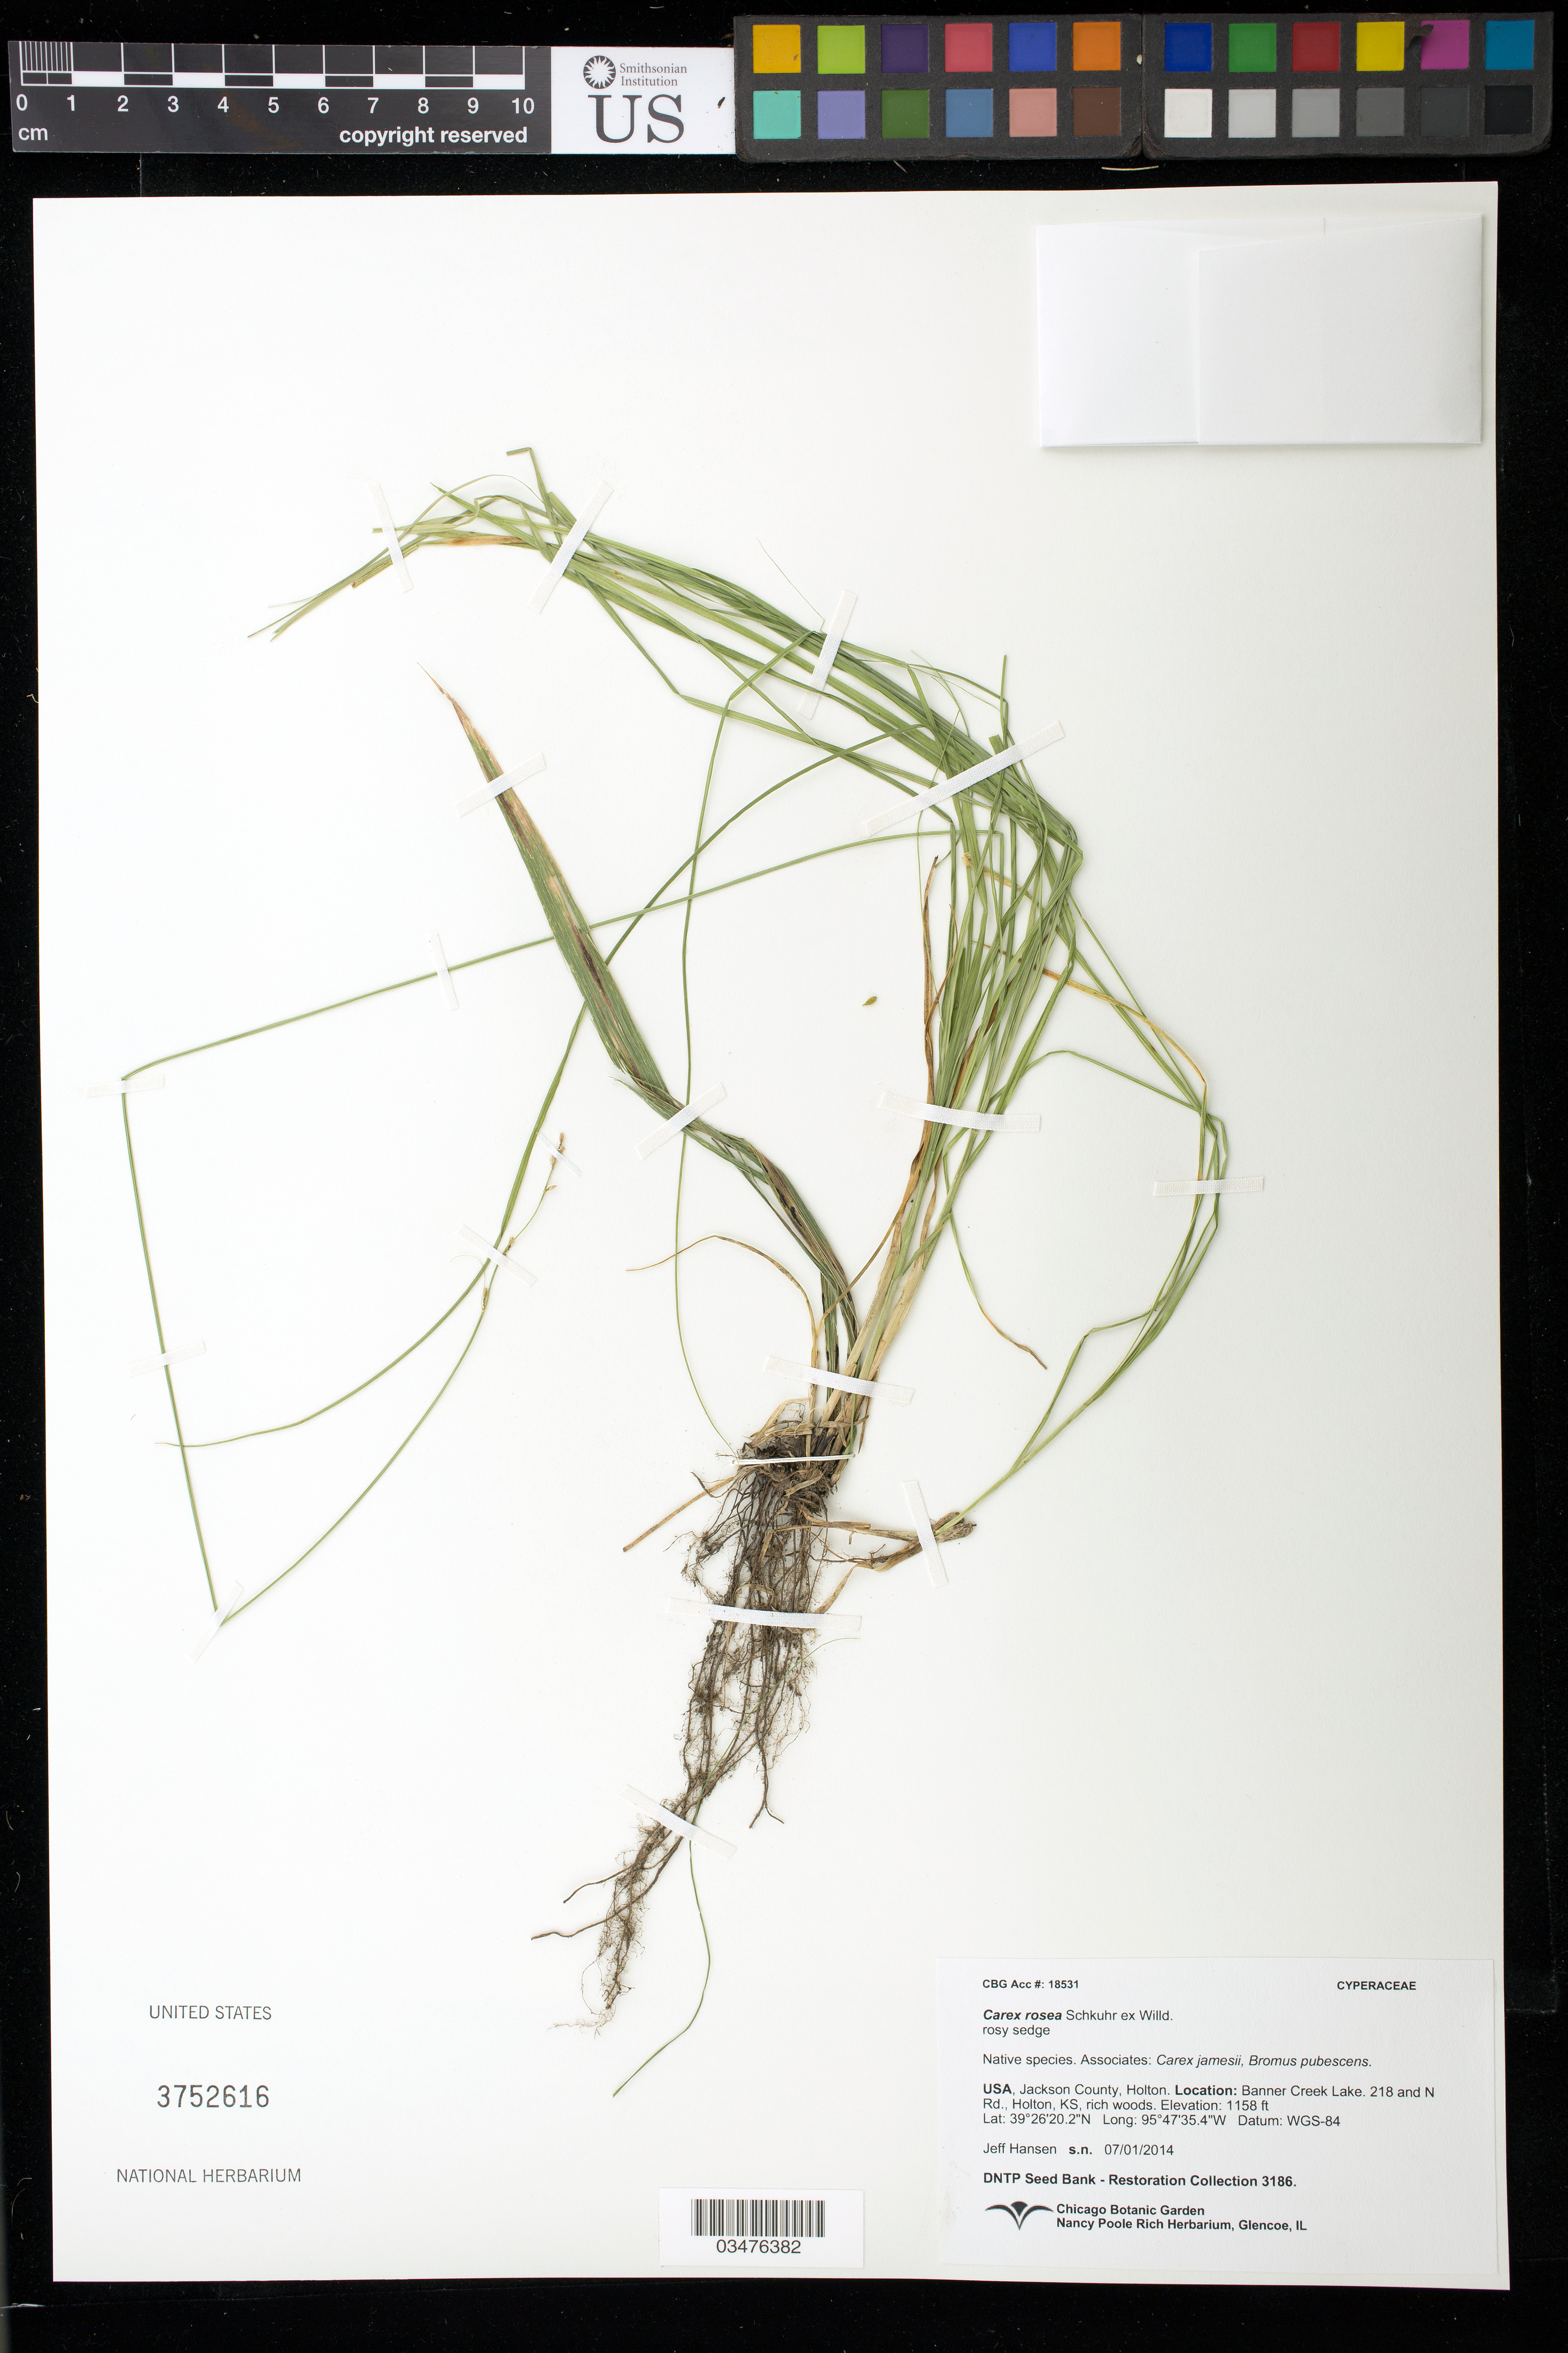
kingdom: Plantae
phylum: Tracheophyta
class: Liliopsida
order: Poales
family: Cyperaceae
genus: Carex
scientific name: Carex rosea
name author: Willd.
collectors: J. Hansen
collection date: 2014-07-01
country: United States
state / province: Kansas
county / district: Jackson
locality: Bonner Creek Lake, 218 and N Rd, Holton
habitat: With Carex jamesii, Bromus pubescens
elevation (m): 353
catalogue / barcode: US 3752616